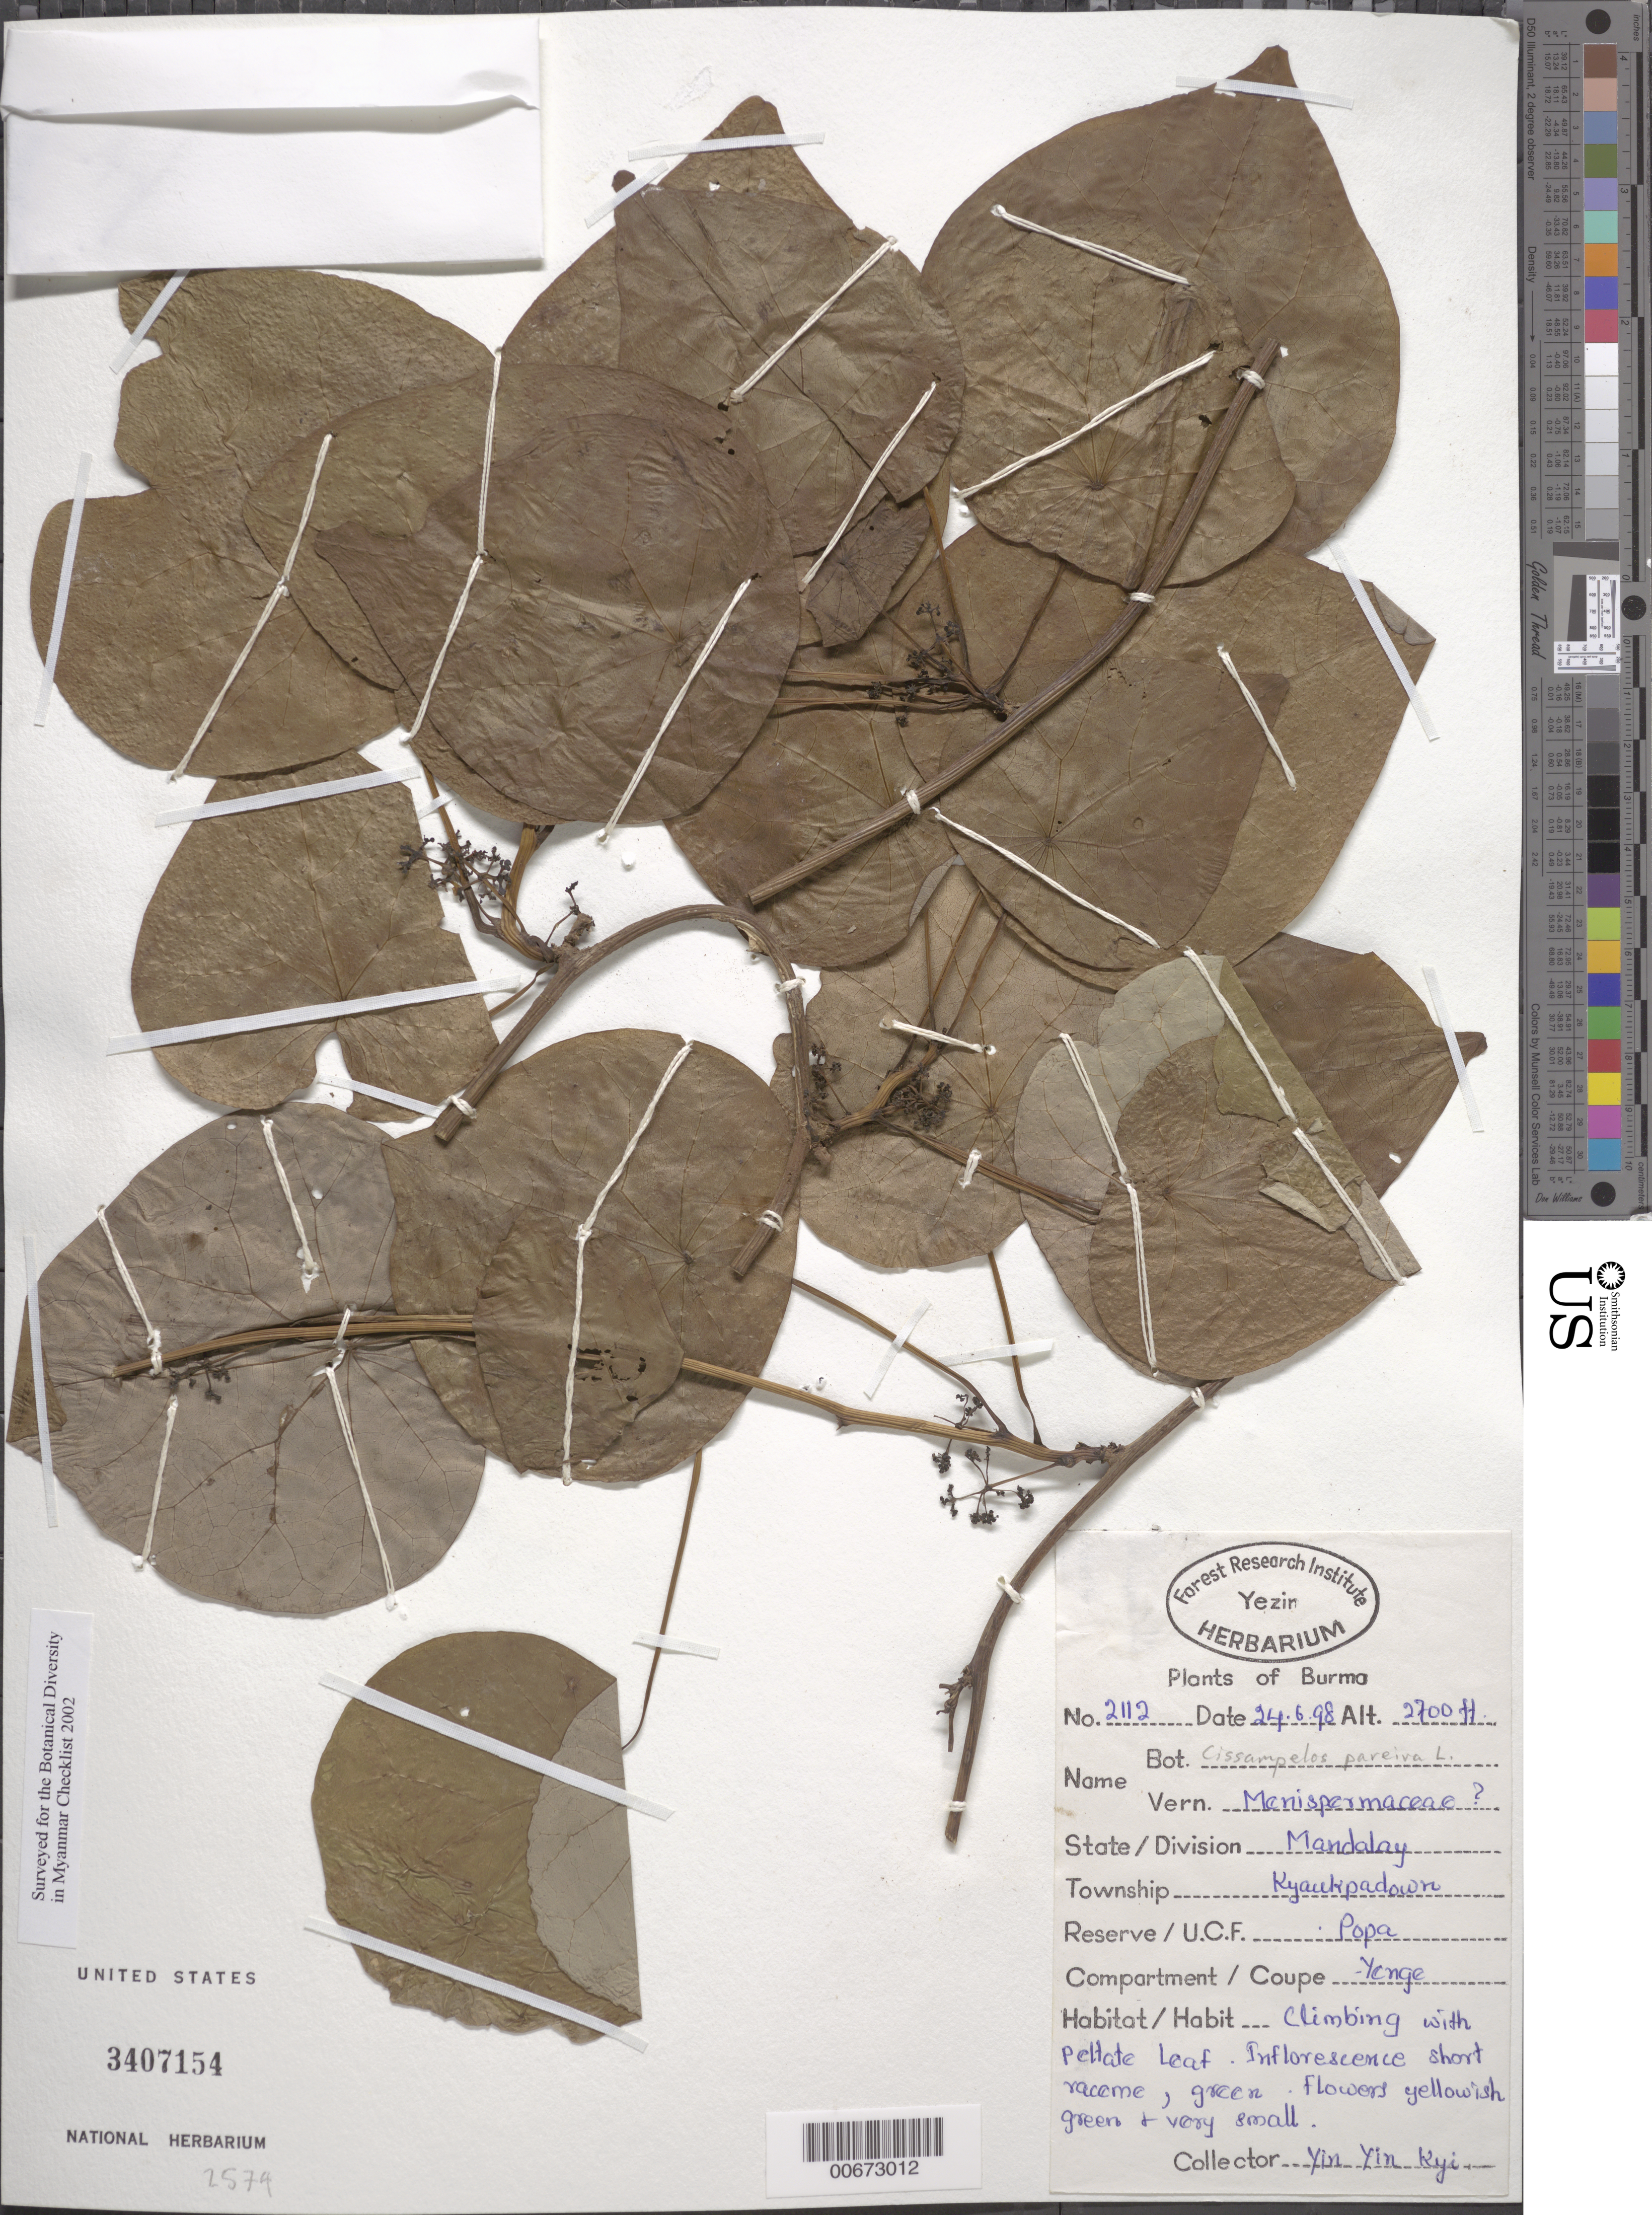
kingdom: Plantae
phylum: Tracheophyta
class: Magnoliopsida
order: Ranunculales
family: Menispermaceae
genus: Cissampelos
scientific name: Cissampelos pareira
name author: L.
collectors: Kyi, Y.Y.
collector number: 2112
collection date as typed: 24 Jun 1998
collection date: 1998-06-24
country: Myanmar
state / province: Mandalay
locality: Kyaukpadown, Mt. Popa, Yenge.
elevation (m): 823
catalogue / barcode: US 3407154